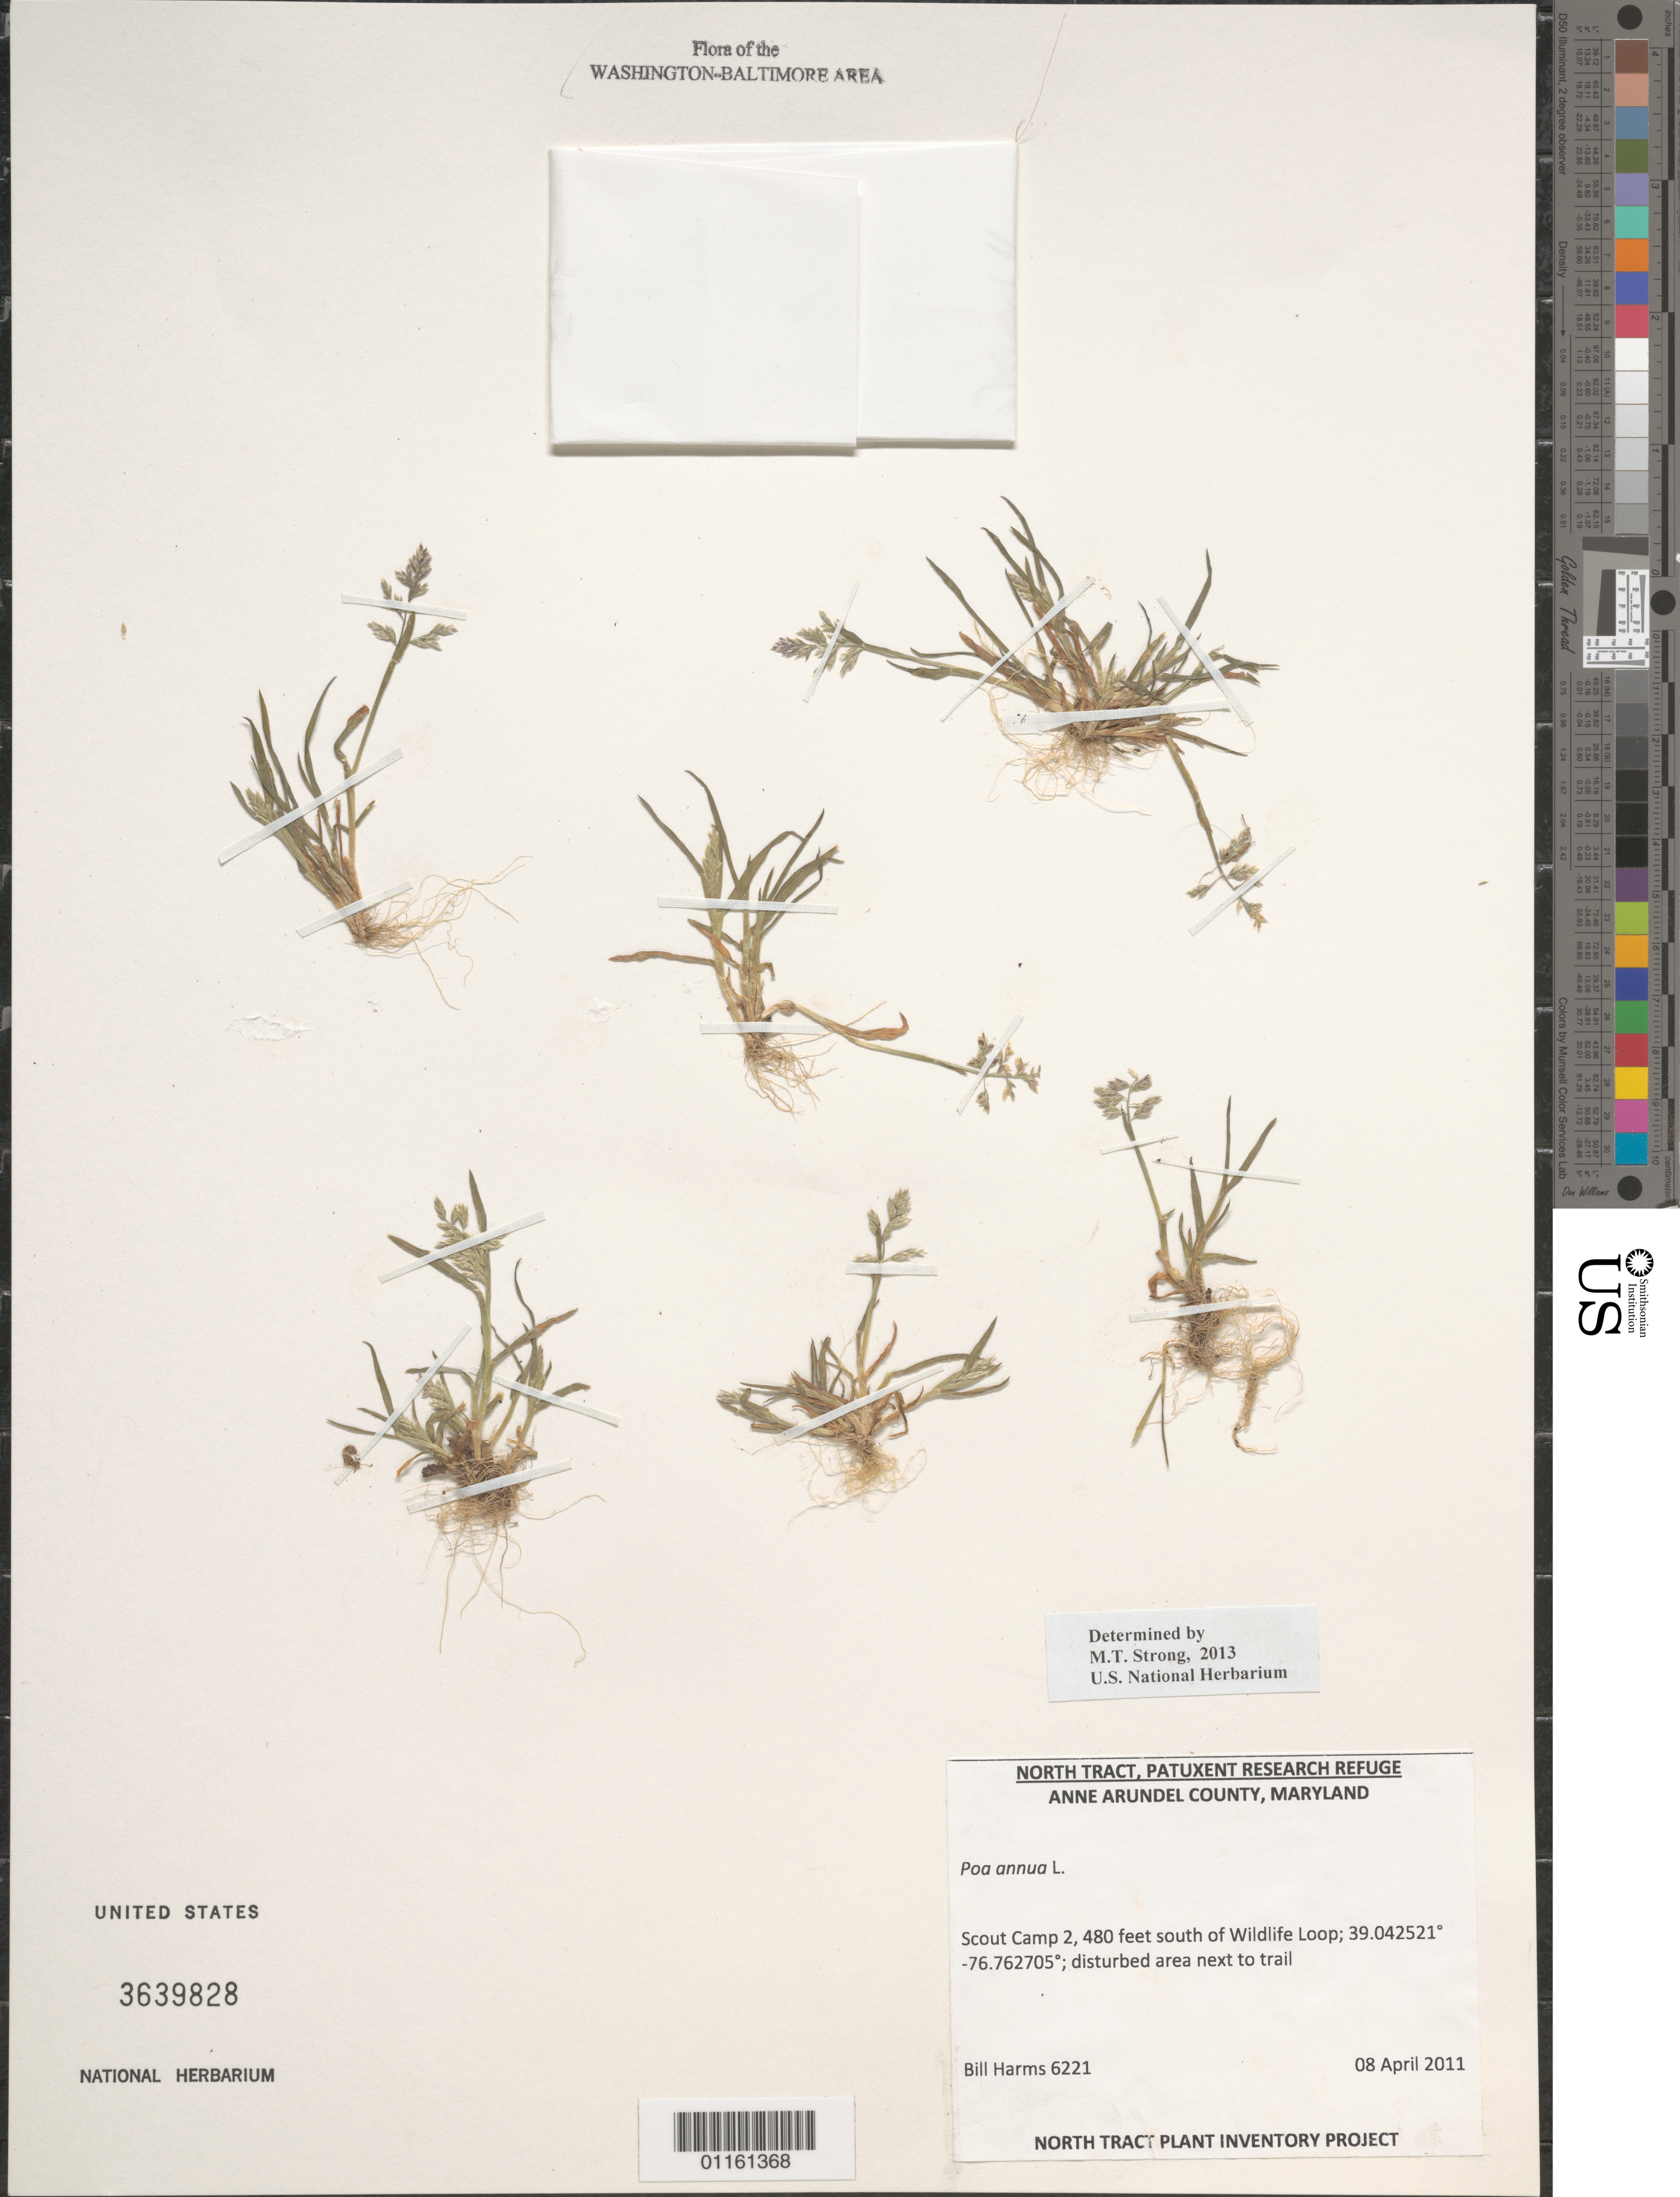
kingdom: Plantae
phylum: Tracheophyta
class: Liliopsida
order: Poales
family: Poaceae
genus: Poa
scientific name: Poa annua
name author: L.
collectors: B. Harms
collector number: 6221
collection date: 2011-04-08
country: United States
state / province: Maryland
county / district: Anne Arundel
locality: Scout Camp2, 480 feet south of Wildlife Loop.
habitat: Disturbed area next to trail.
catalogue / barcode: US 3639828